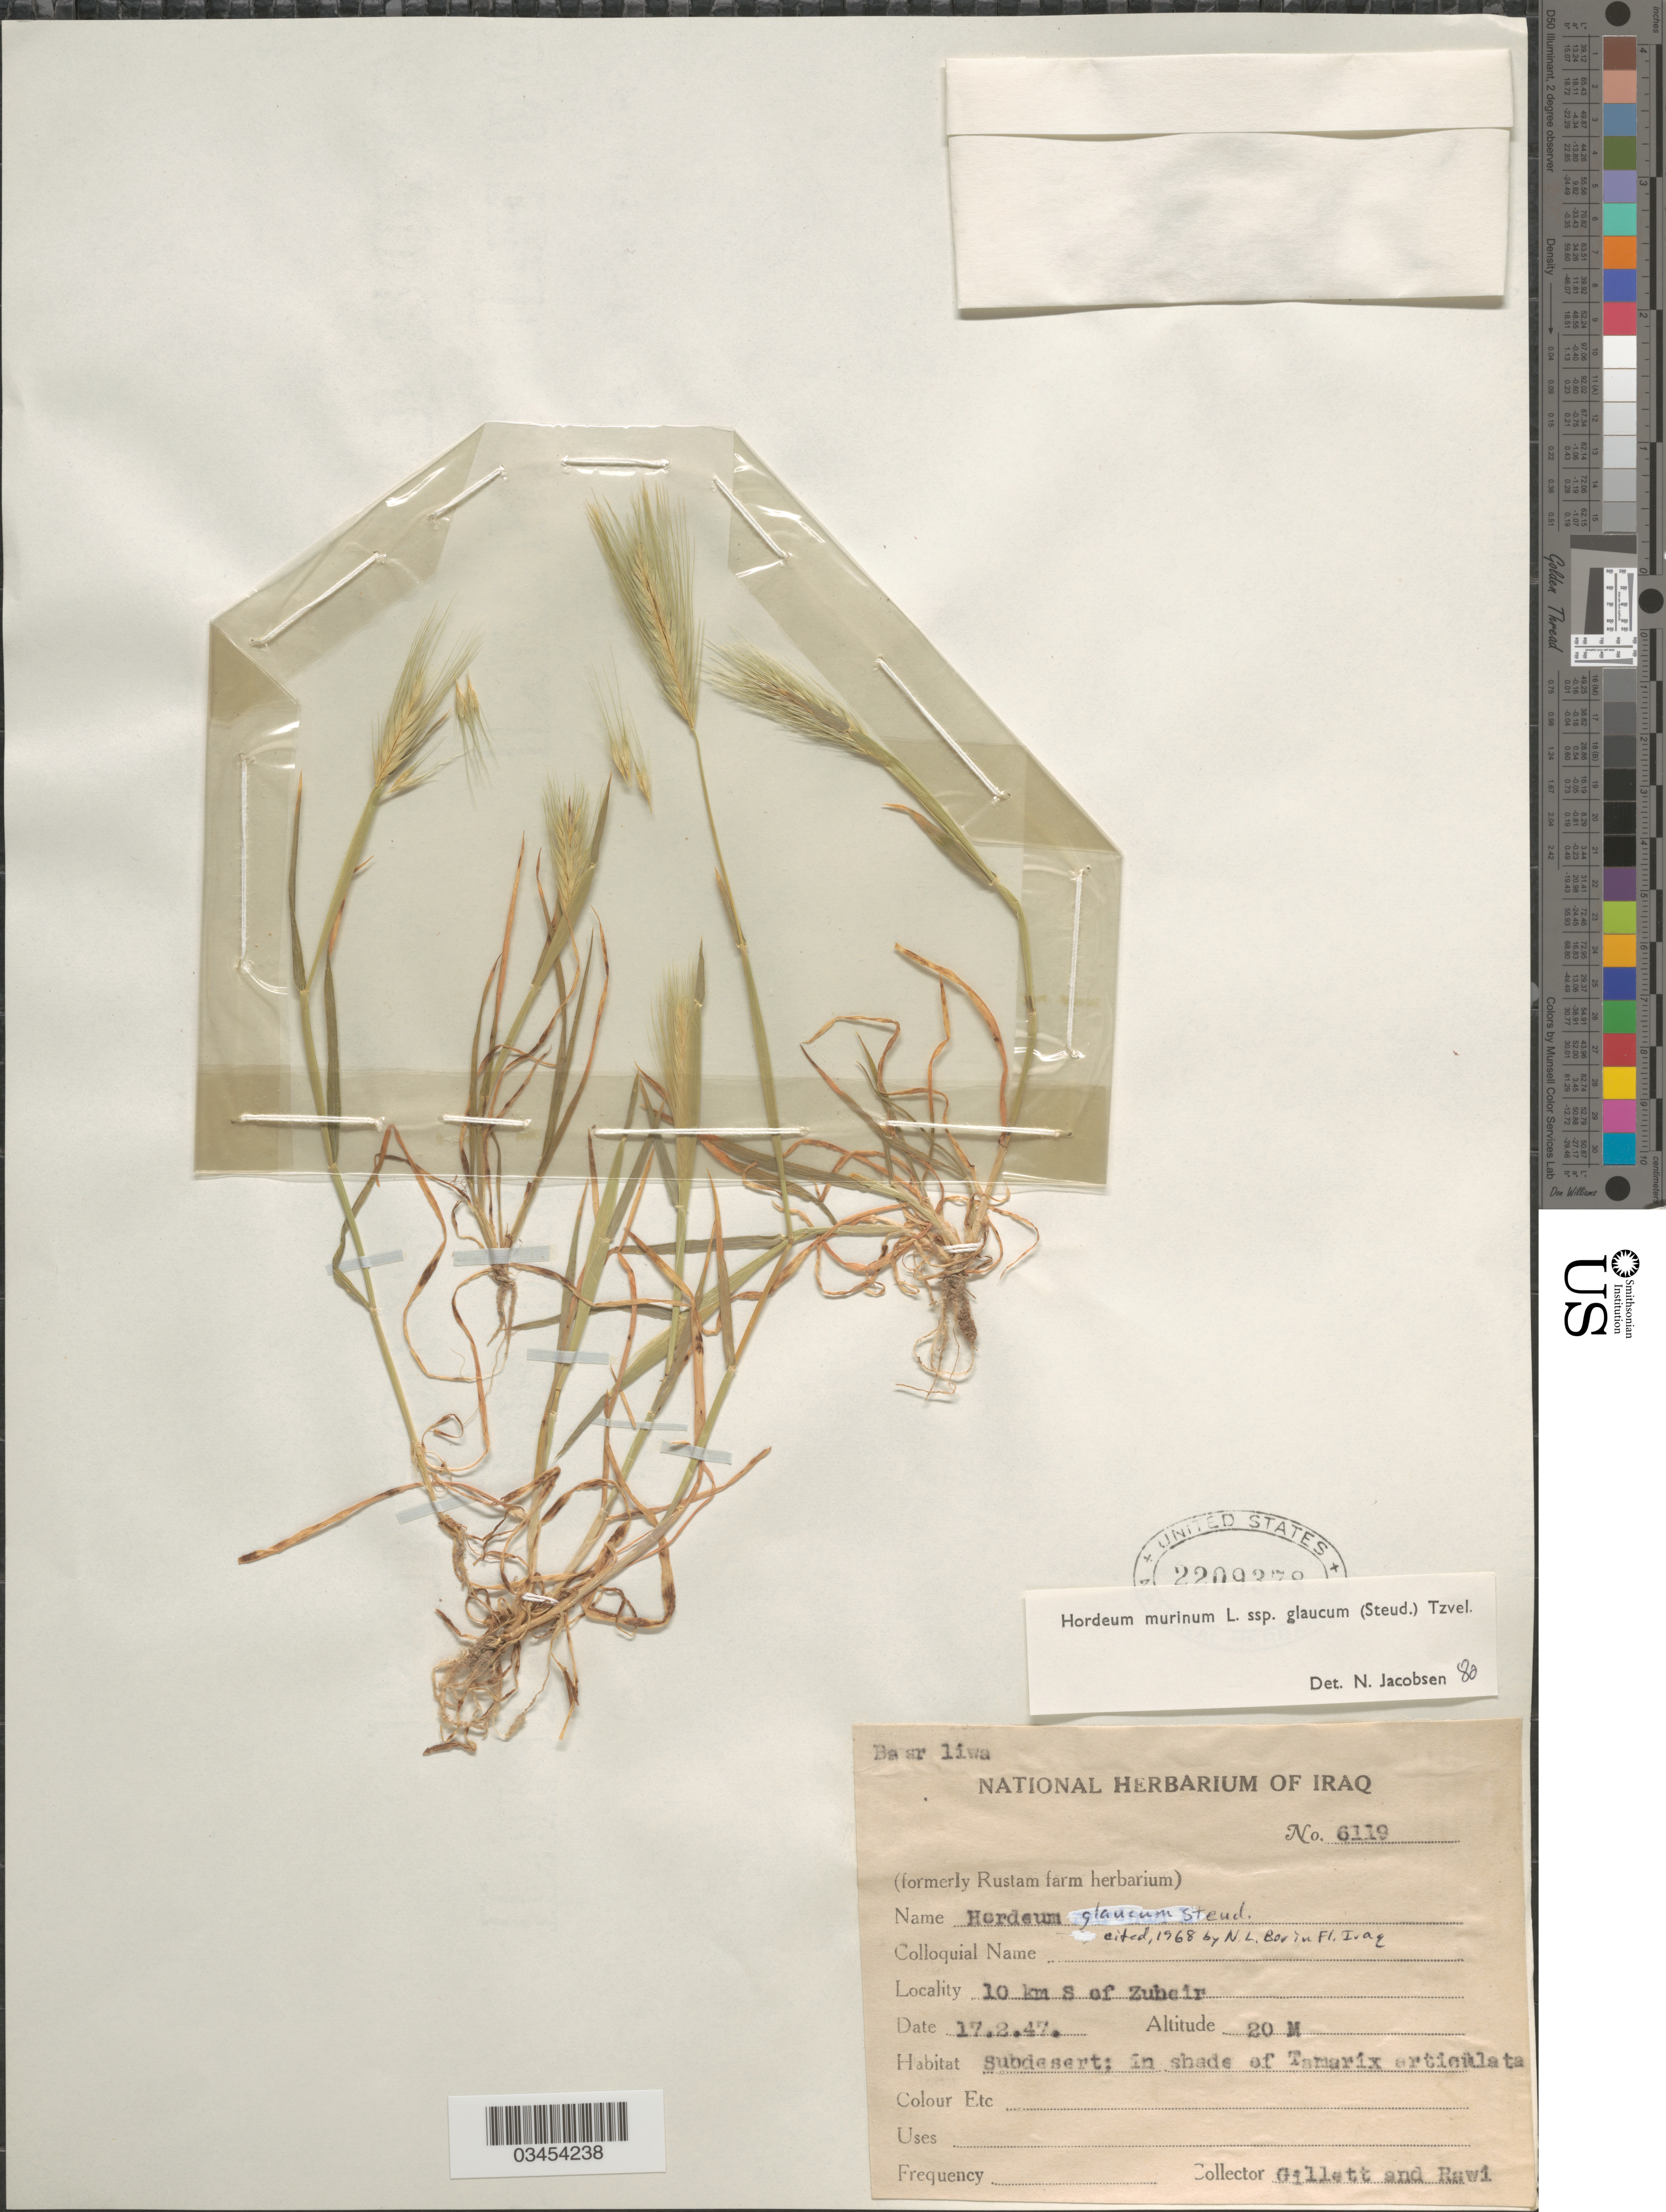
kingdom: Plantae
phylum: Tracheophyta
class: Liliopsida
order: Poales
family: Poaceae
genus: Hordeum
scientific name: Hordeum murinum subsp. glaucum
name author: (Steud.) Tzvelev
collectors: Gillett, -- & -. Rawi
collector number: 6119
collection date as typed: Transcribed d/m/y: 17/2/47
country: Iraq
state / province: Al Basrah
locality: Basr liwa. 10 km S of Zubeir.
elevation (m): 20